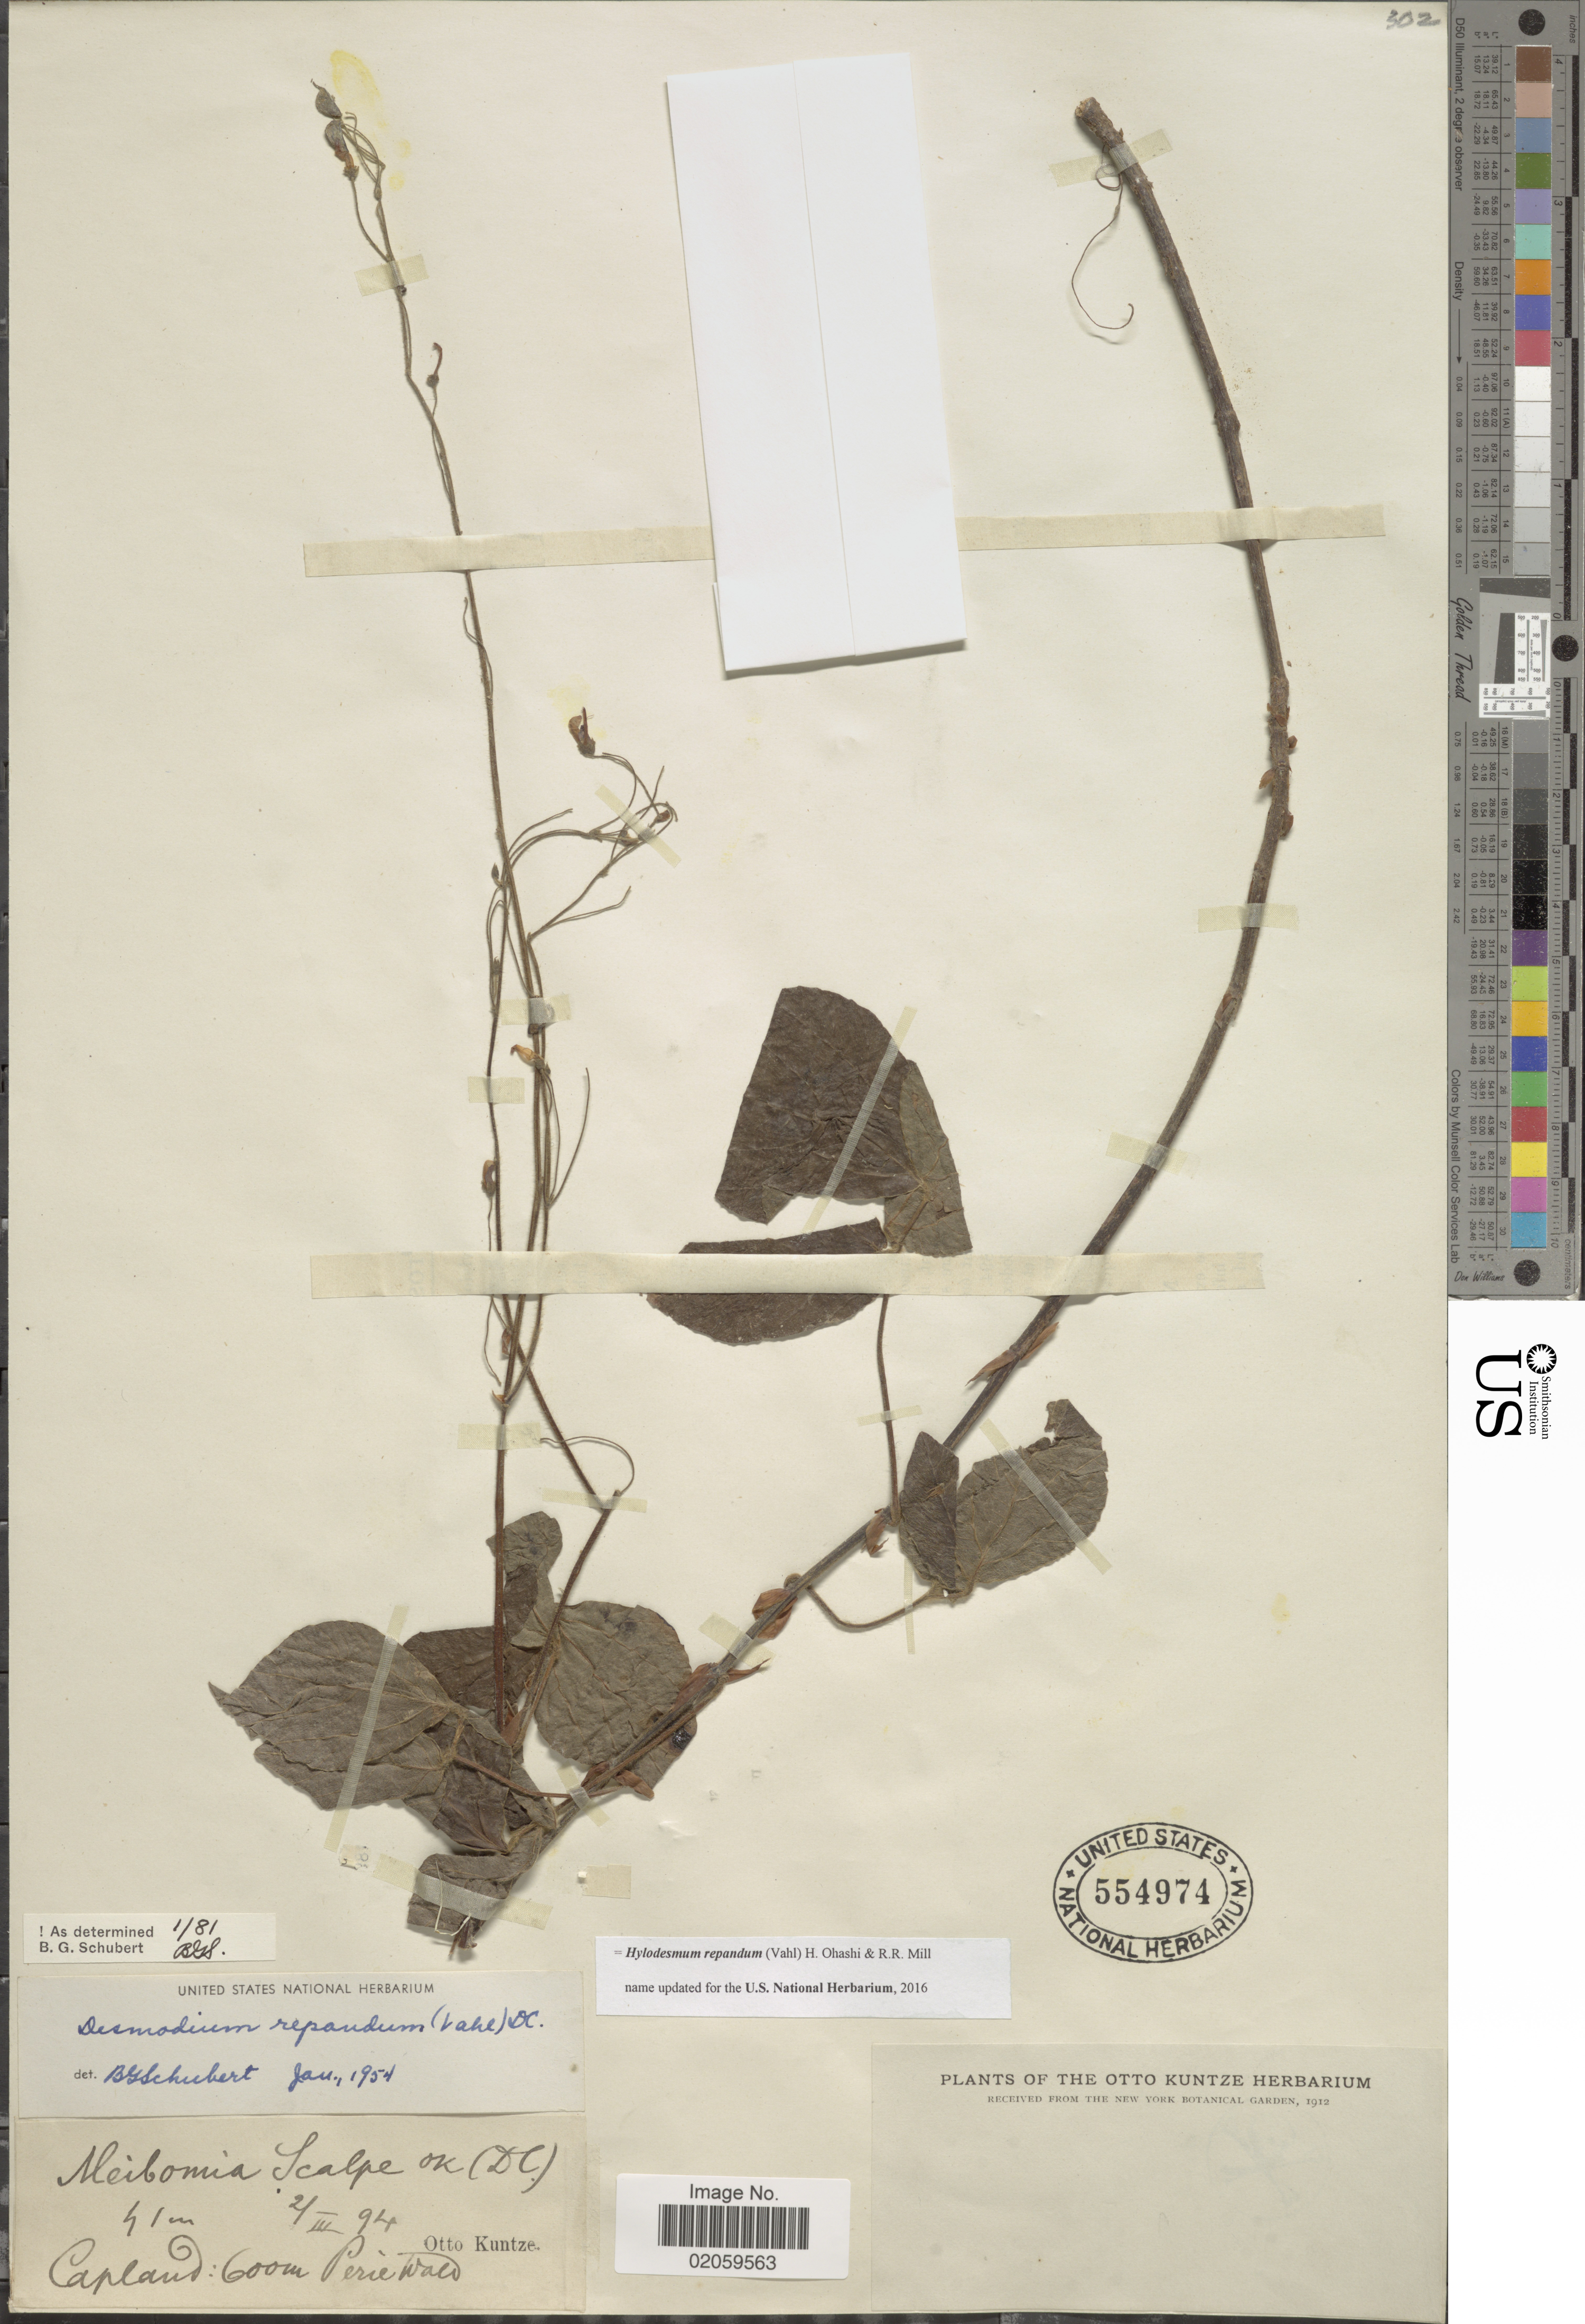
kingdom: Plantae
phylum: Tracheophyta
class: Magnoliopsida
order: Fabales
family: Fabaceae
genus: Hylodesmum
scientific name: Hylodesmum repandum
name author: (Vahl) H. Ohashi & R.R. Mill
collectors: C.E.O. Kuntze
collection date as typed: Transcribed d/m/y: 2/3/94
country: South Africa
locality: Capland, Goom Perie Wald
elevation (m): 600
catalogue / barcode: US 554974